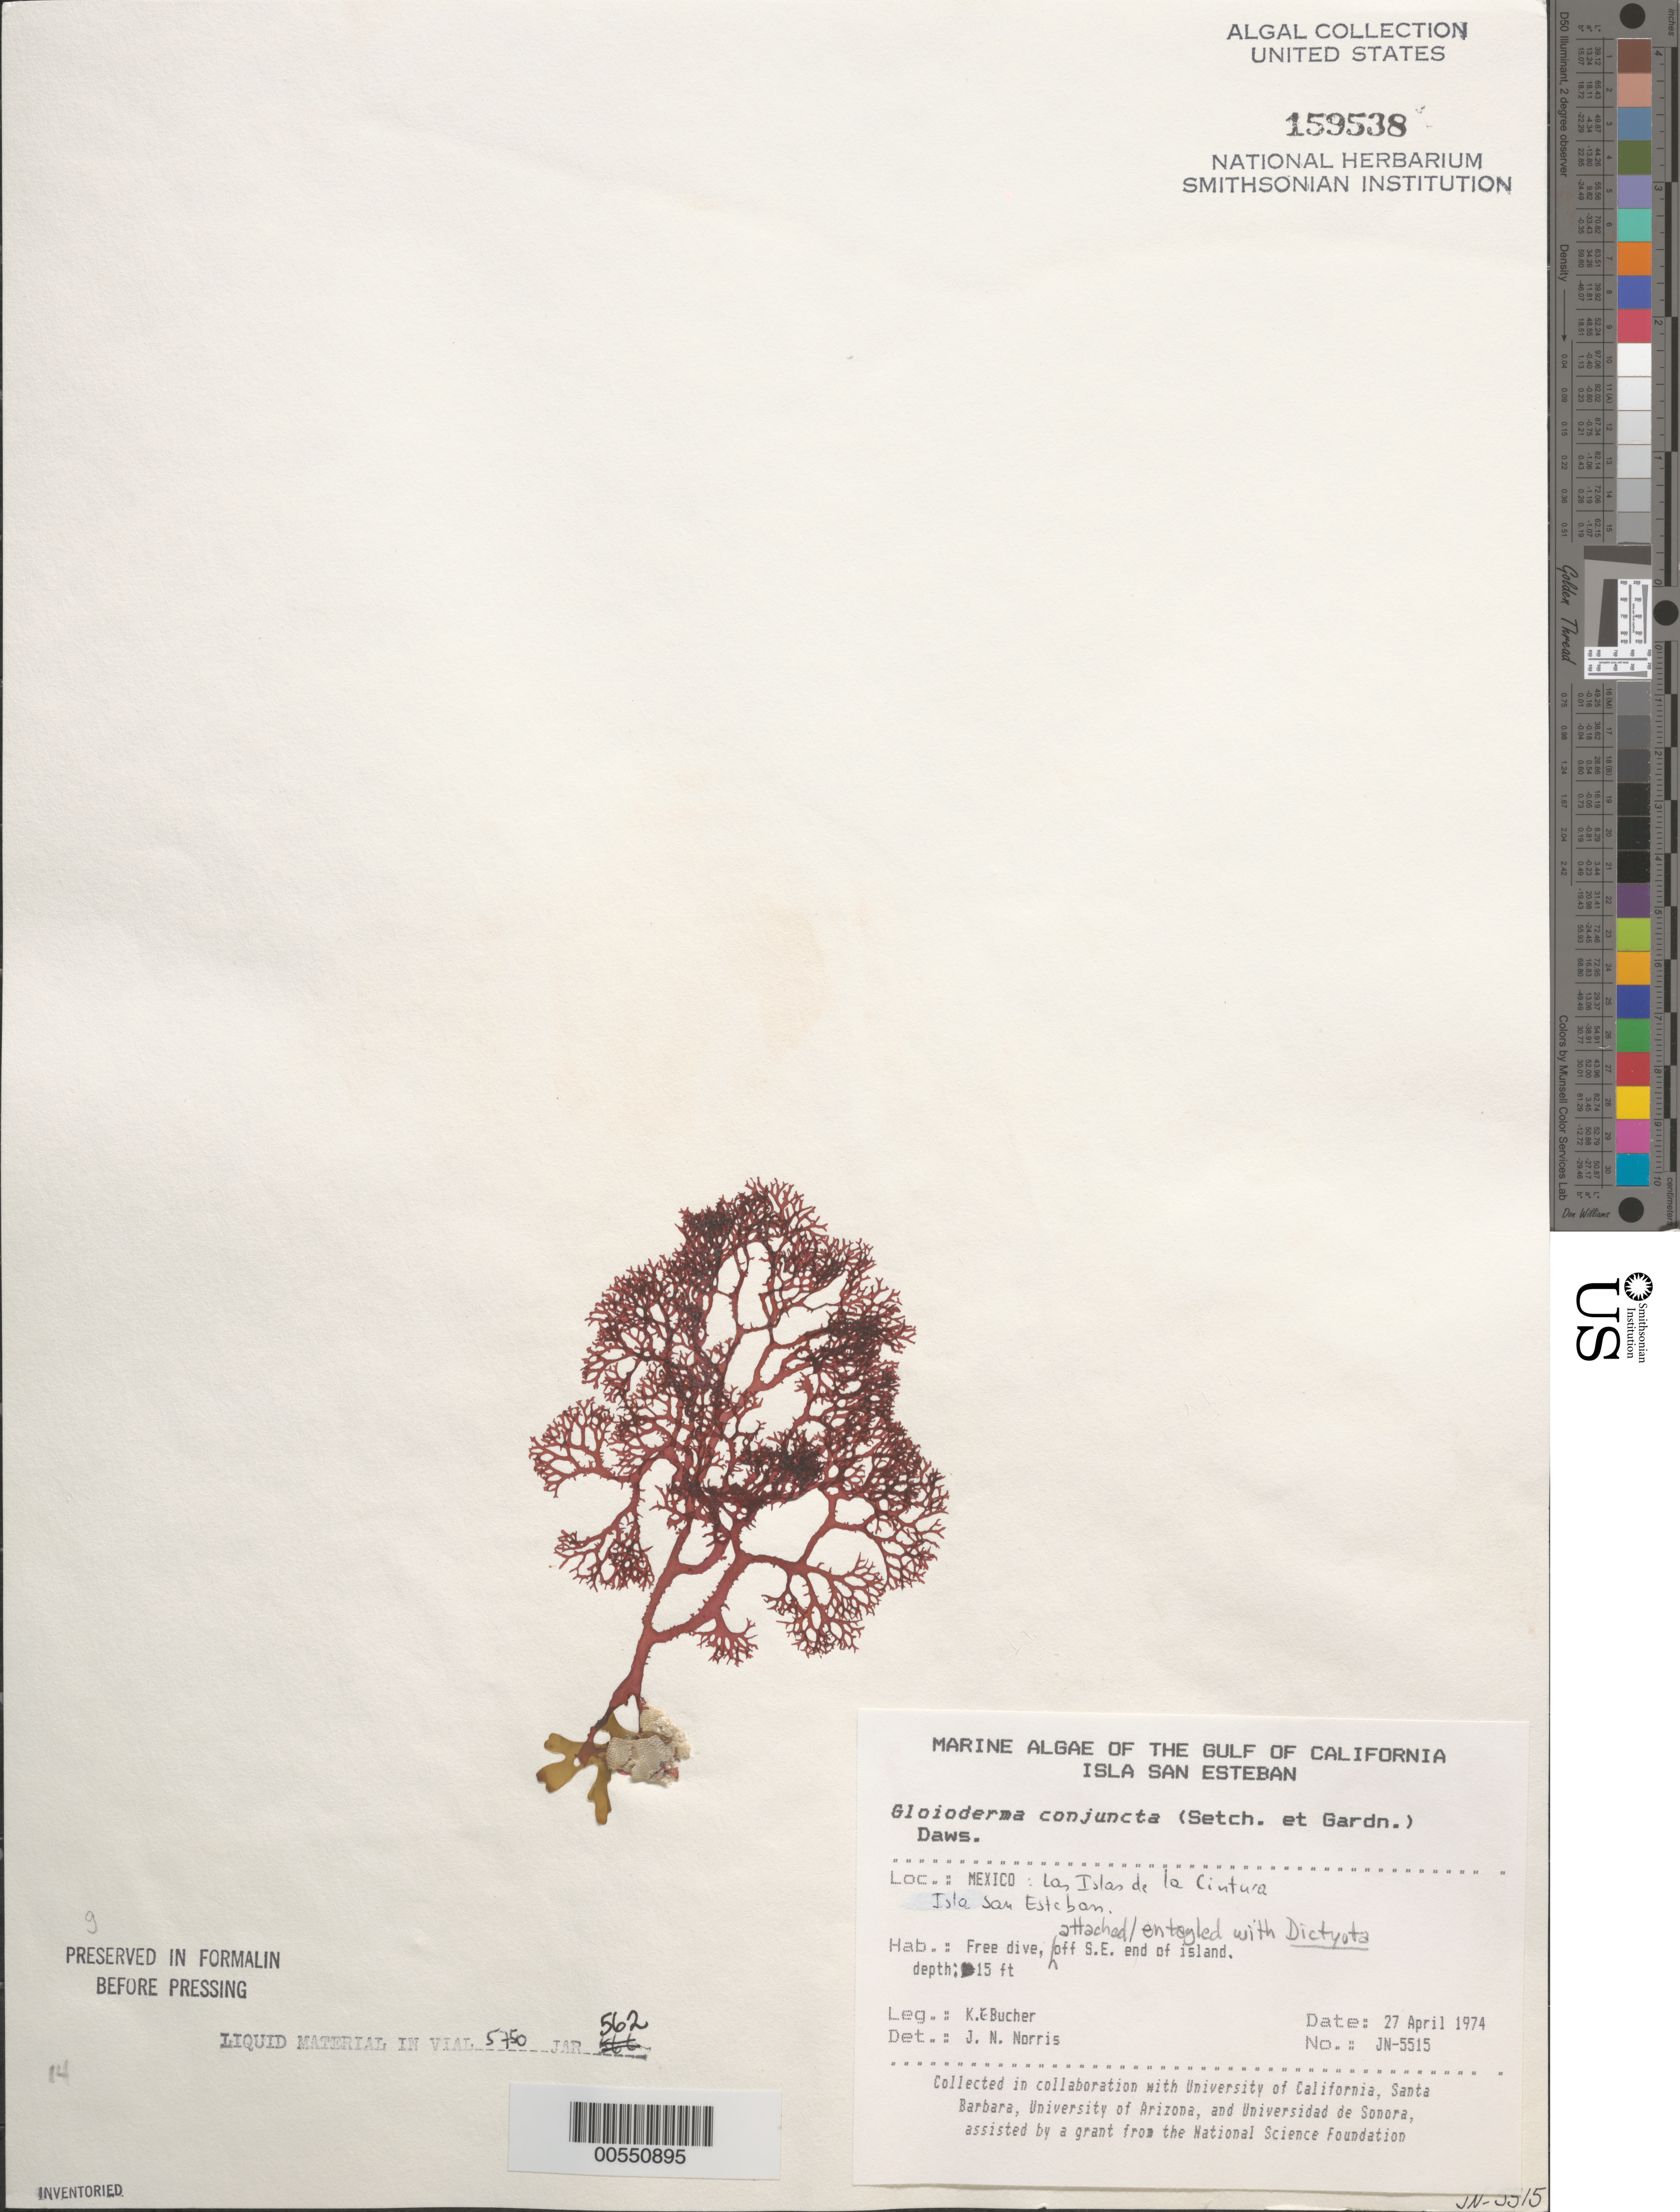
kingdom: Plantae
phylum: Rhodophyta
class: Florideophyceae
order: Rhodymeniales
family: Faucheaceae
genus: Gloioderma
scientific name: Gloioderma conjuncta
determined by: Norris, James N.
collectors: K. E. Bucher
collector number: JN-5515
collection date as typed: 27 Apr 1974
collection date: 1974-04-27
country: Mexico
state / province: Baja California Norte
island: Isla San Esteban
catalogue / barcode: US 159538